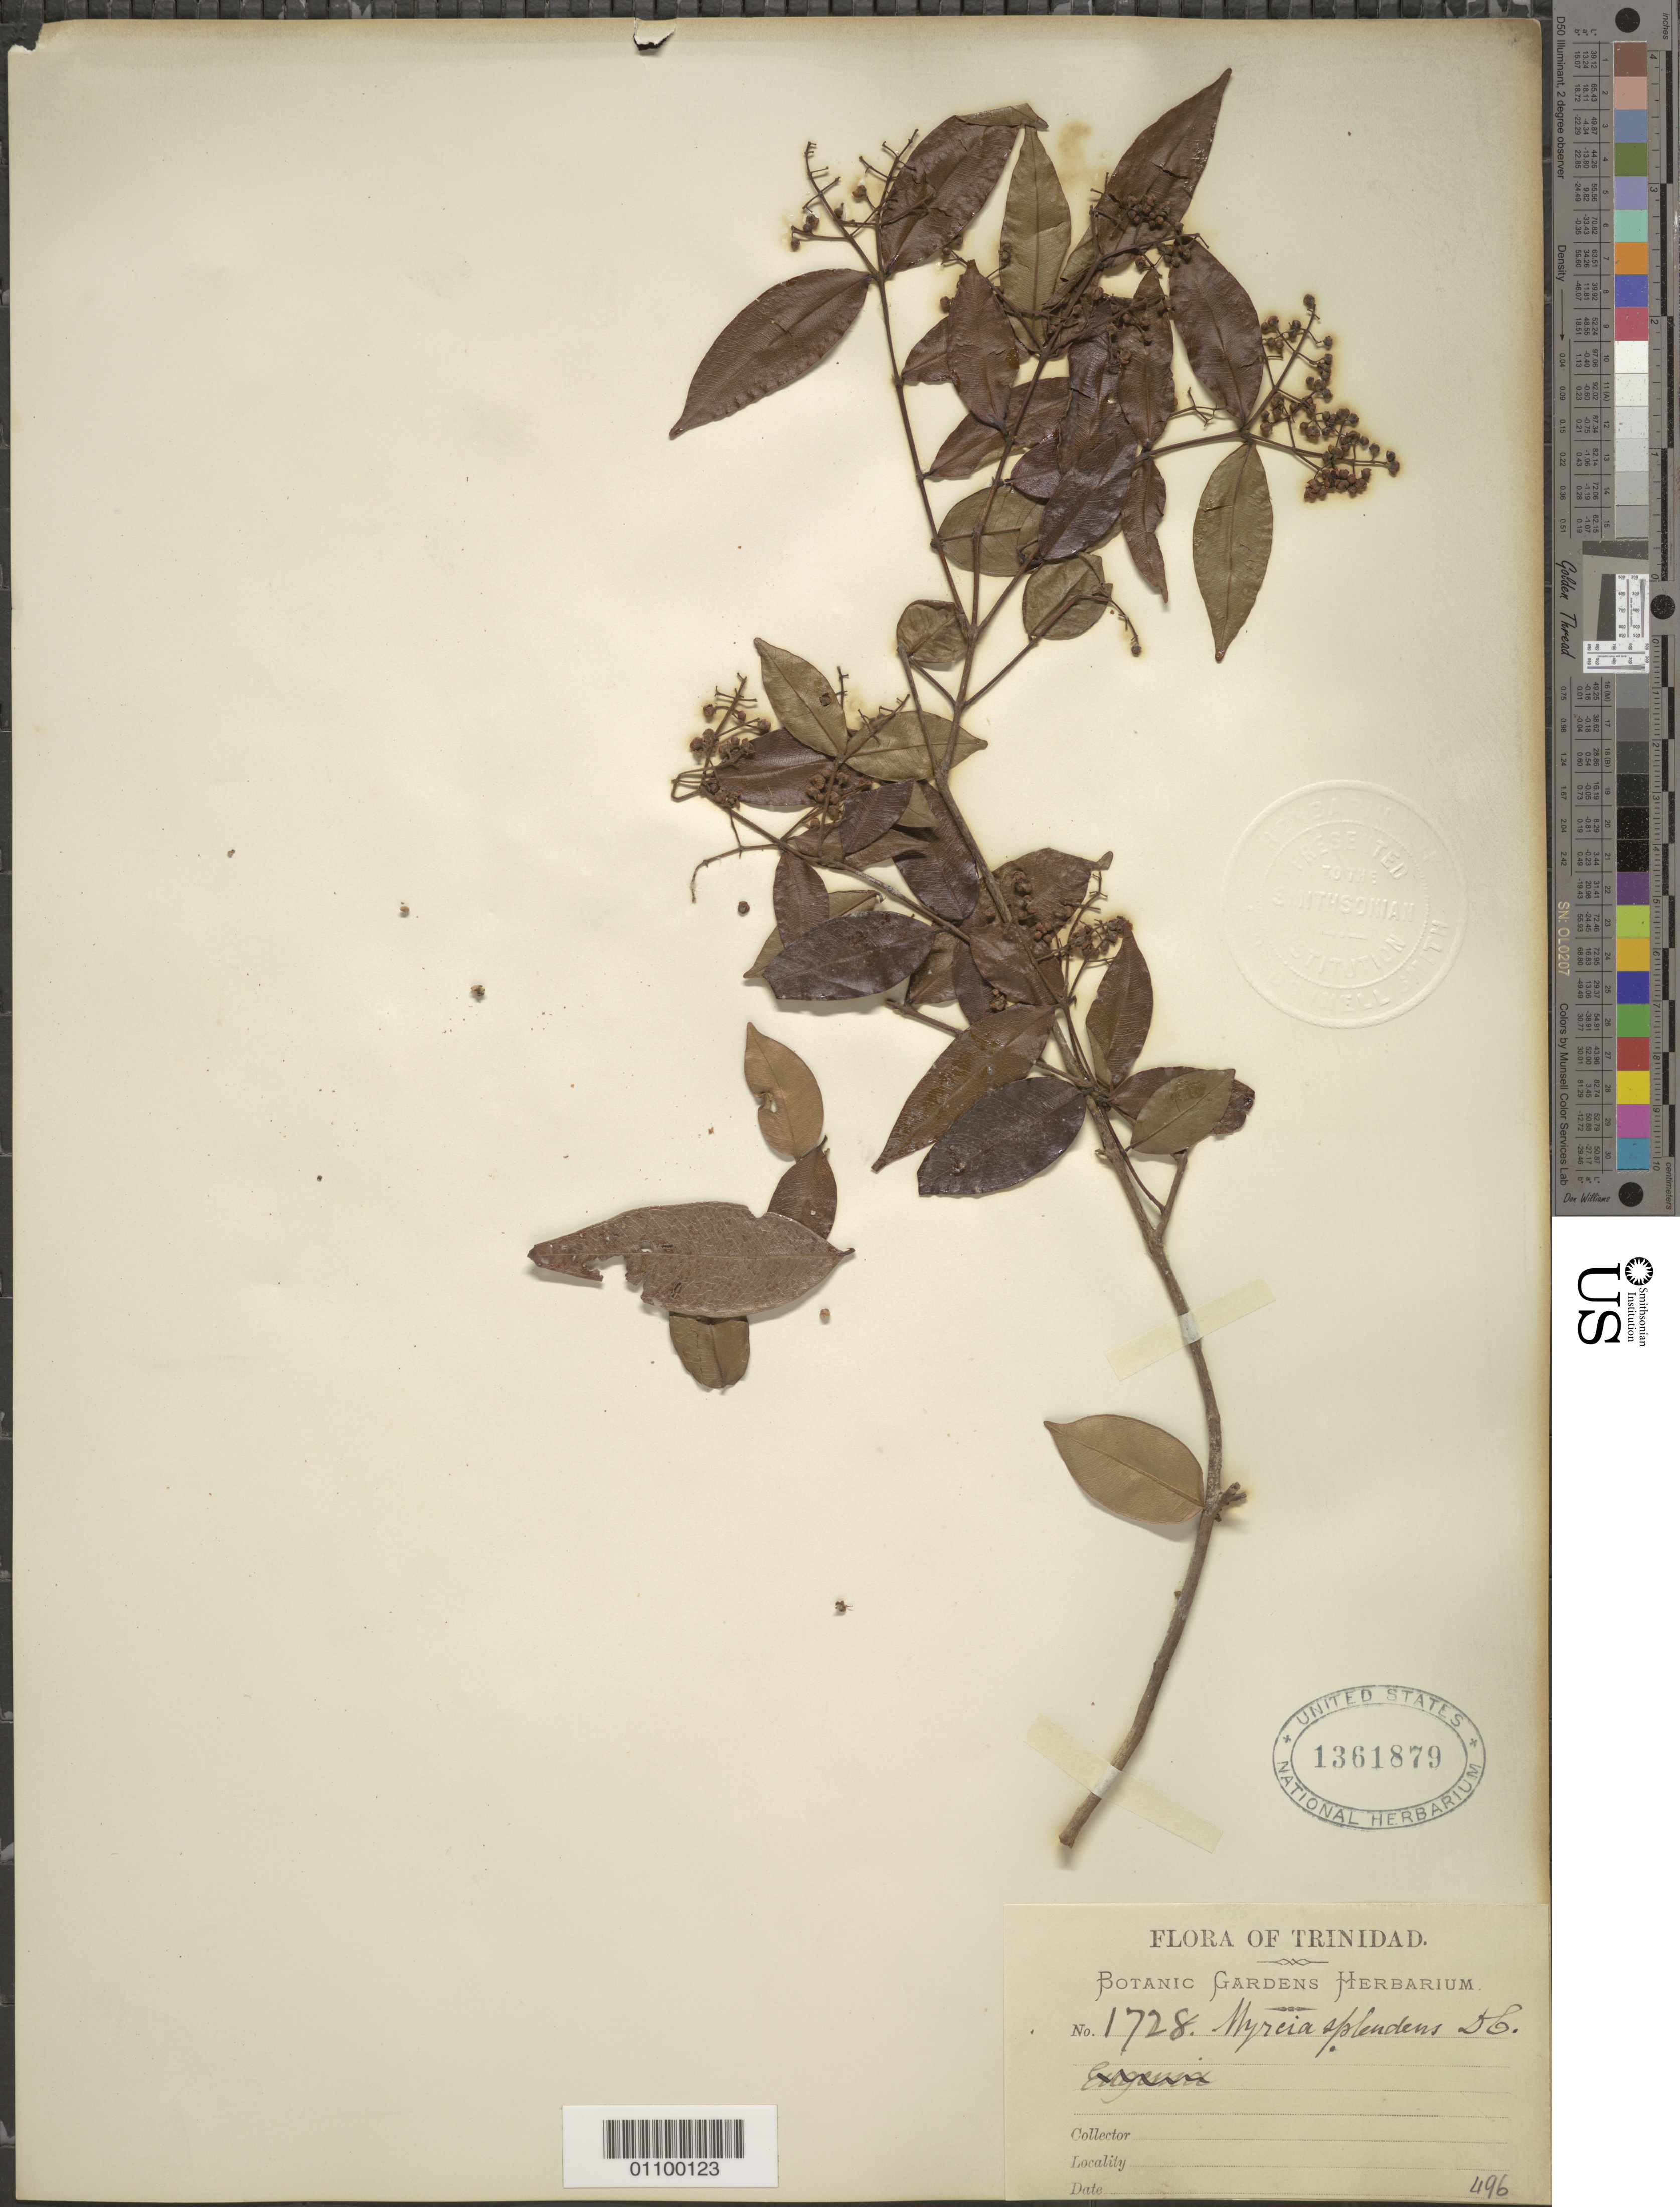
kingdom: Plantae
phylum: Tracheophyta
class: Magnoliopsida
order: Myrtales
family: Myrtaceae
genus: Myrcia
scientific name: Myrcia splendens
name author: (Sw.) DC.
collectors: Botanic Gardens Herbarium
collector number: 1728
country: Trinidad and Tobago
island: Trinidad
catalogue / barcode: US 1361879